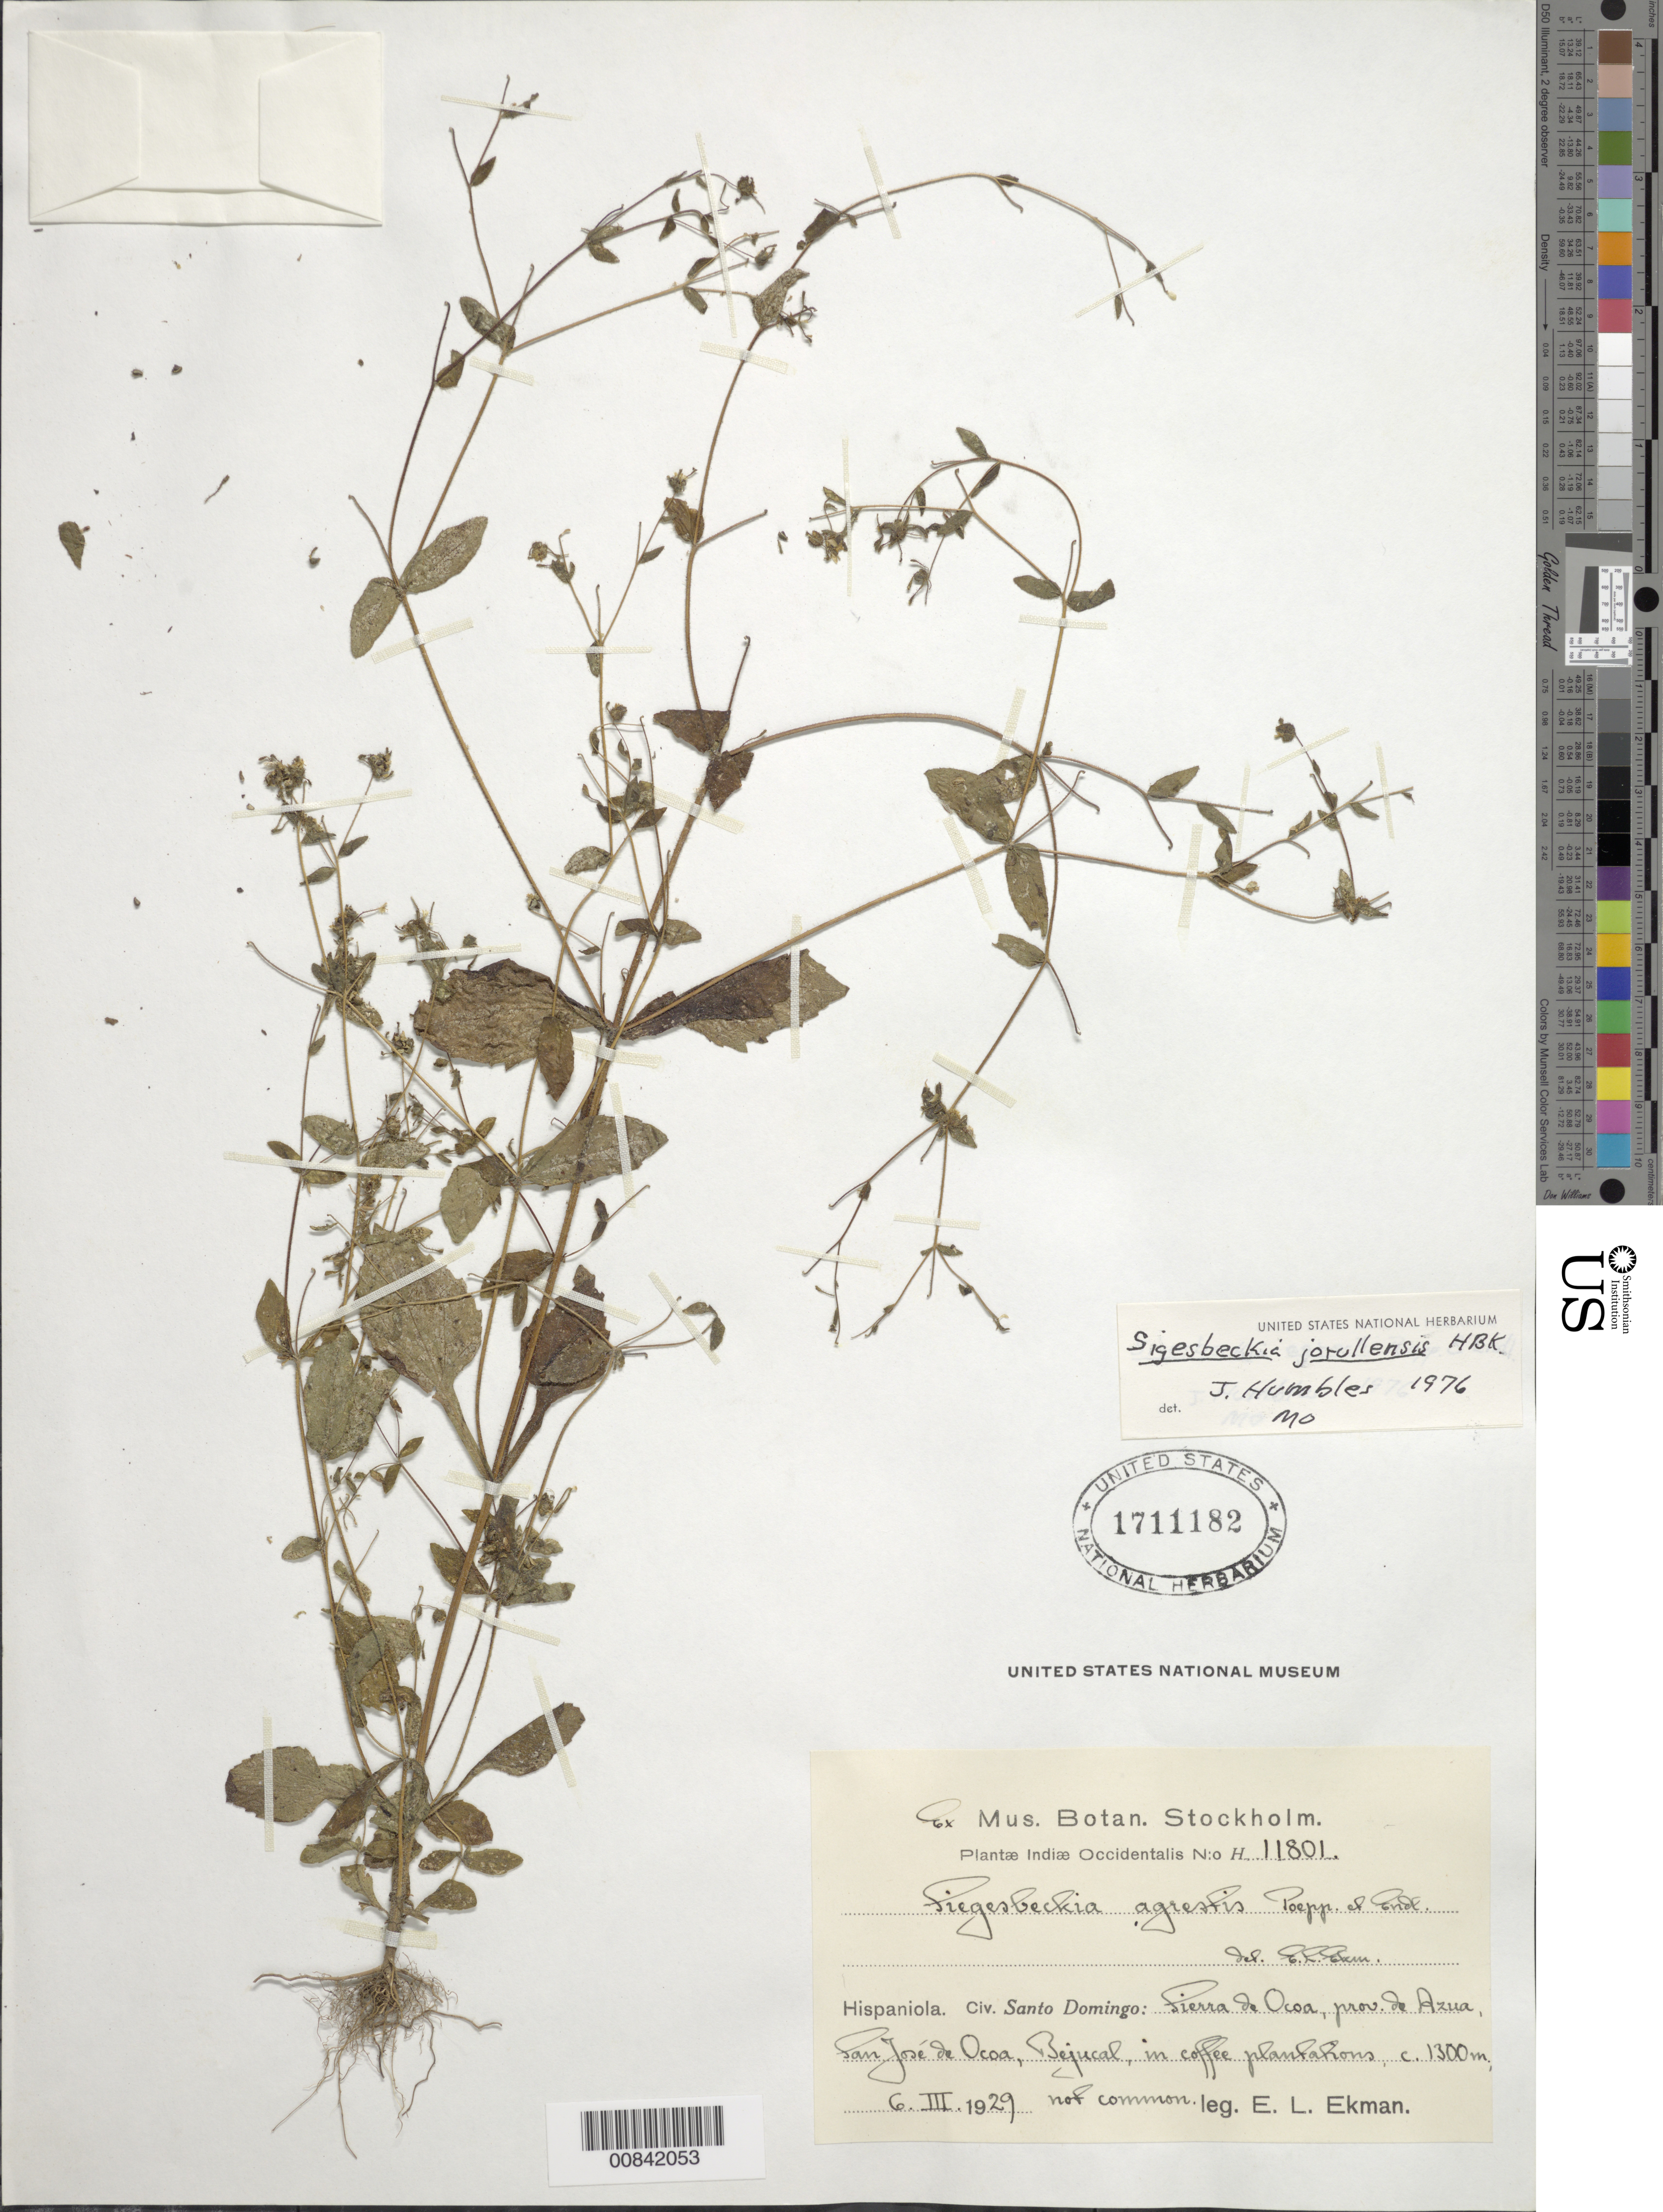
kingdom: Plantae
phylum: Tracheophyta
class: Magnoliopsida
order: Asterales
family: Asteraceae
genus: Sigesbeckia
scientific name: Sigesbeckia jorullensis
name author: Kunth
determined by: Humbles, J.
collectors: E. L. Ekman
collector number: H 11801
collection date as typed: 06 Mar 1929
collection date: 1929-03-06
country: Dominican Republic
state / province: Azua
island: Hispaniola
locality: Sierra de Ocoa, San José de Ocoa, Bejucal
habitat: Coffee plantations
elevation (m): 1300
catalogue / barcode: US 1711182